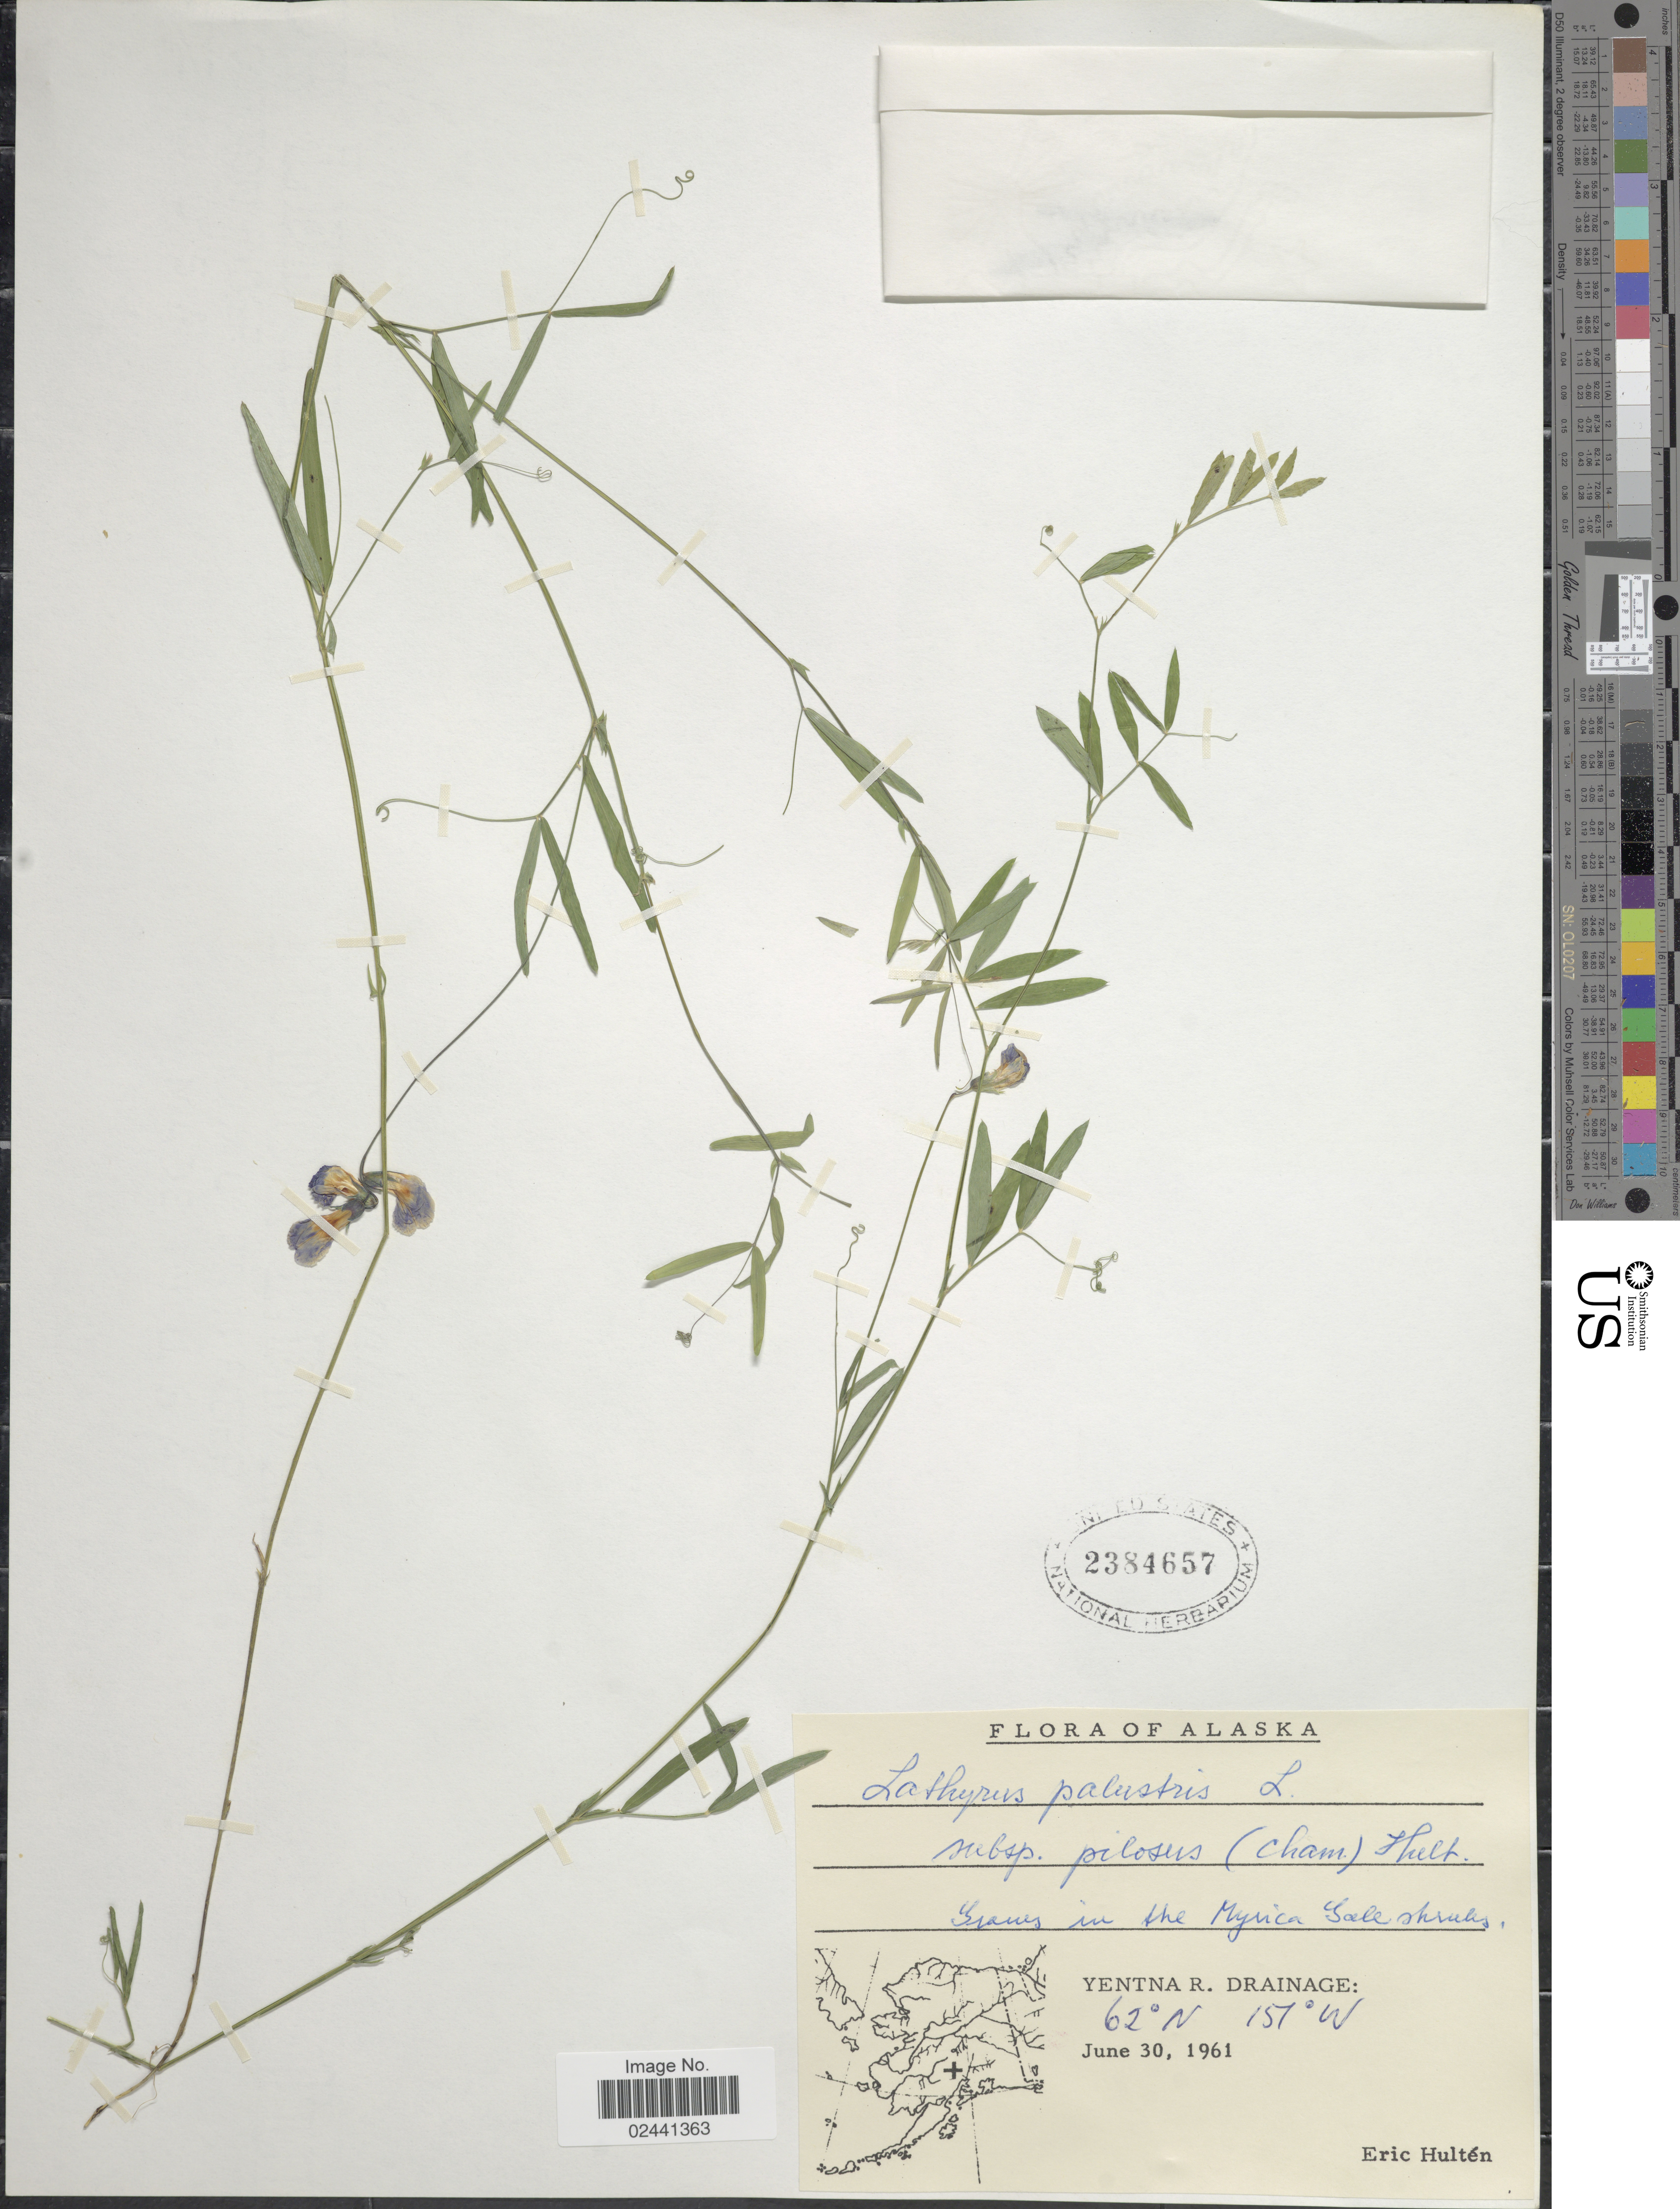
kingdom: Plantae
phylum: Tracheophyta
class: Magnoliopsida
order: Fabales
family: Fabaceae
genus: Lathyrus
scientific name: Lathyrus palustris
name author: L.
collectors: E. G. Hultén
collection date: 1961-06-30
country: United States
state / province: Alaska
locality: Yentna R. Drainage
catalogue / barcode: US 2384657